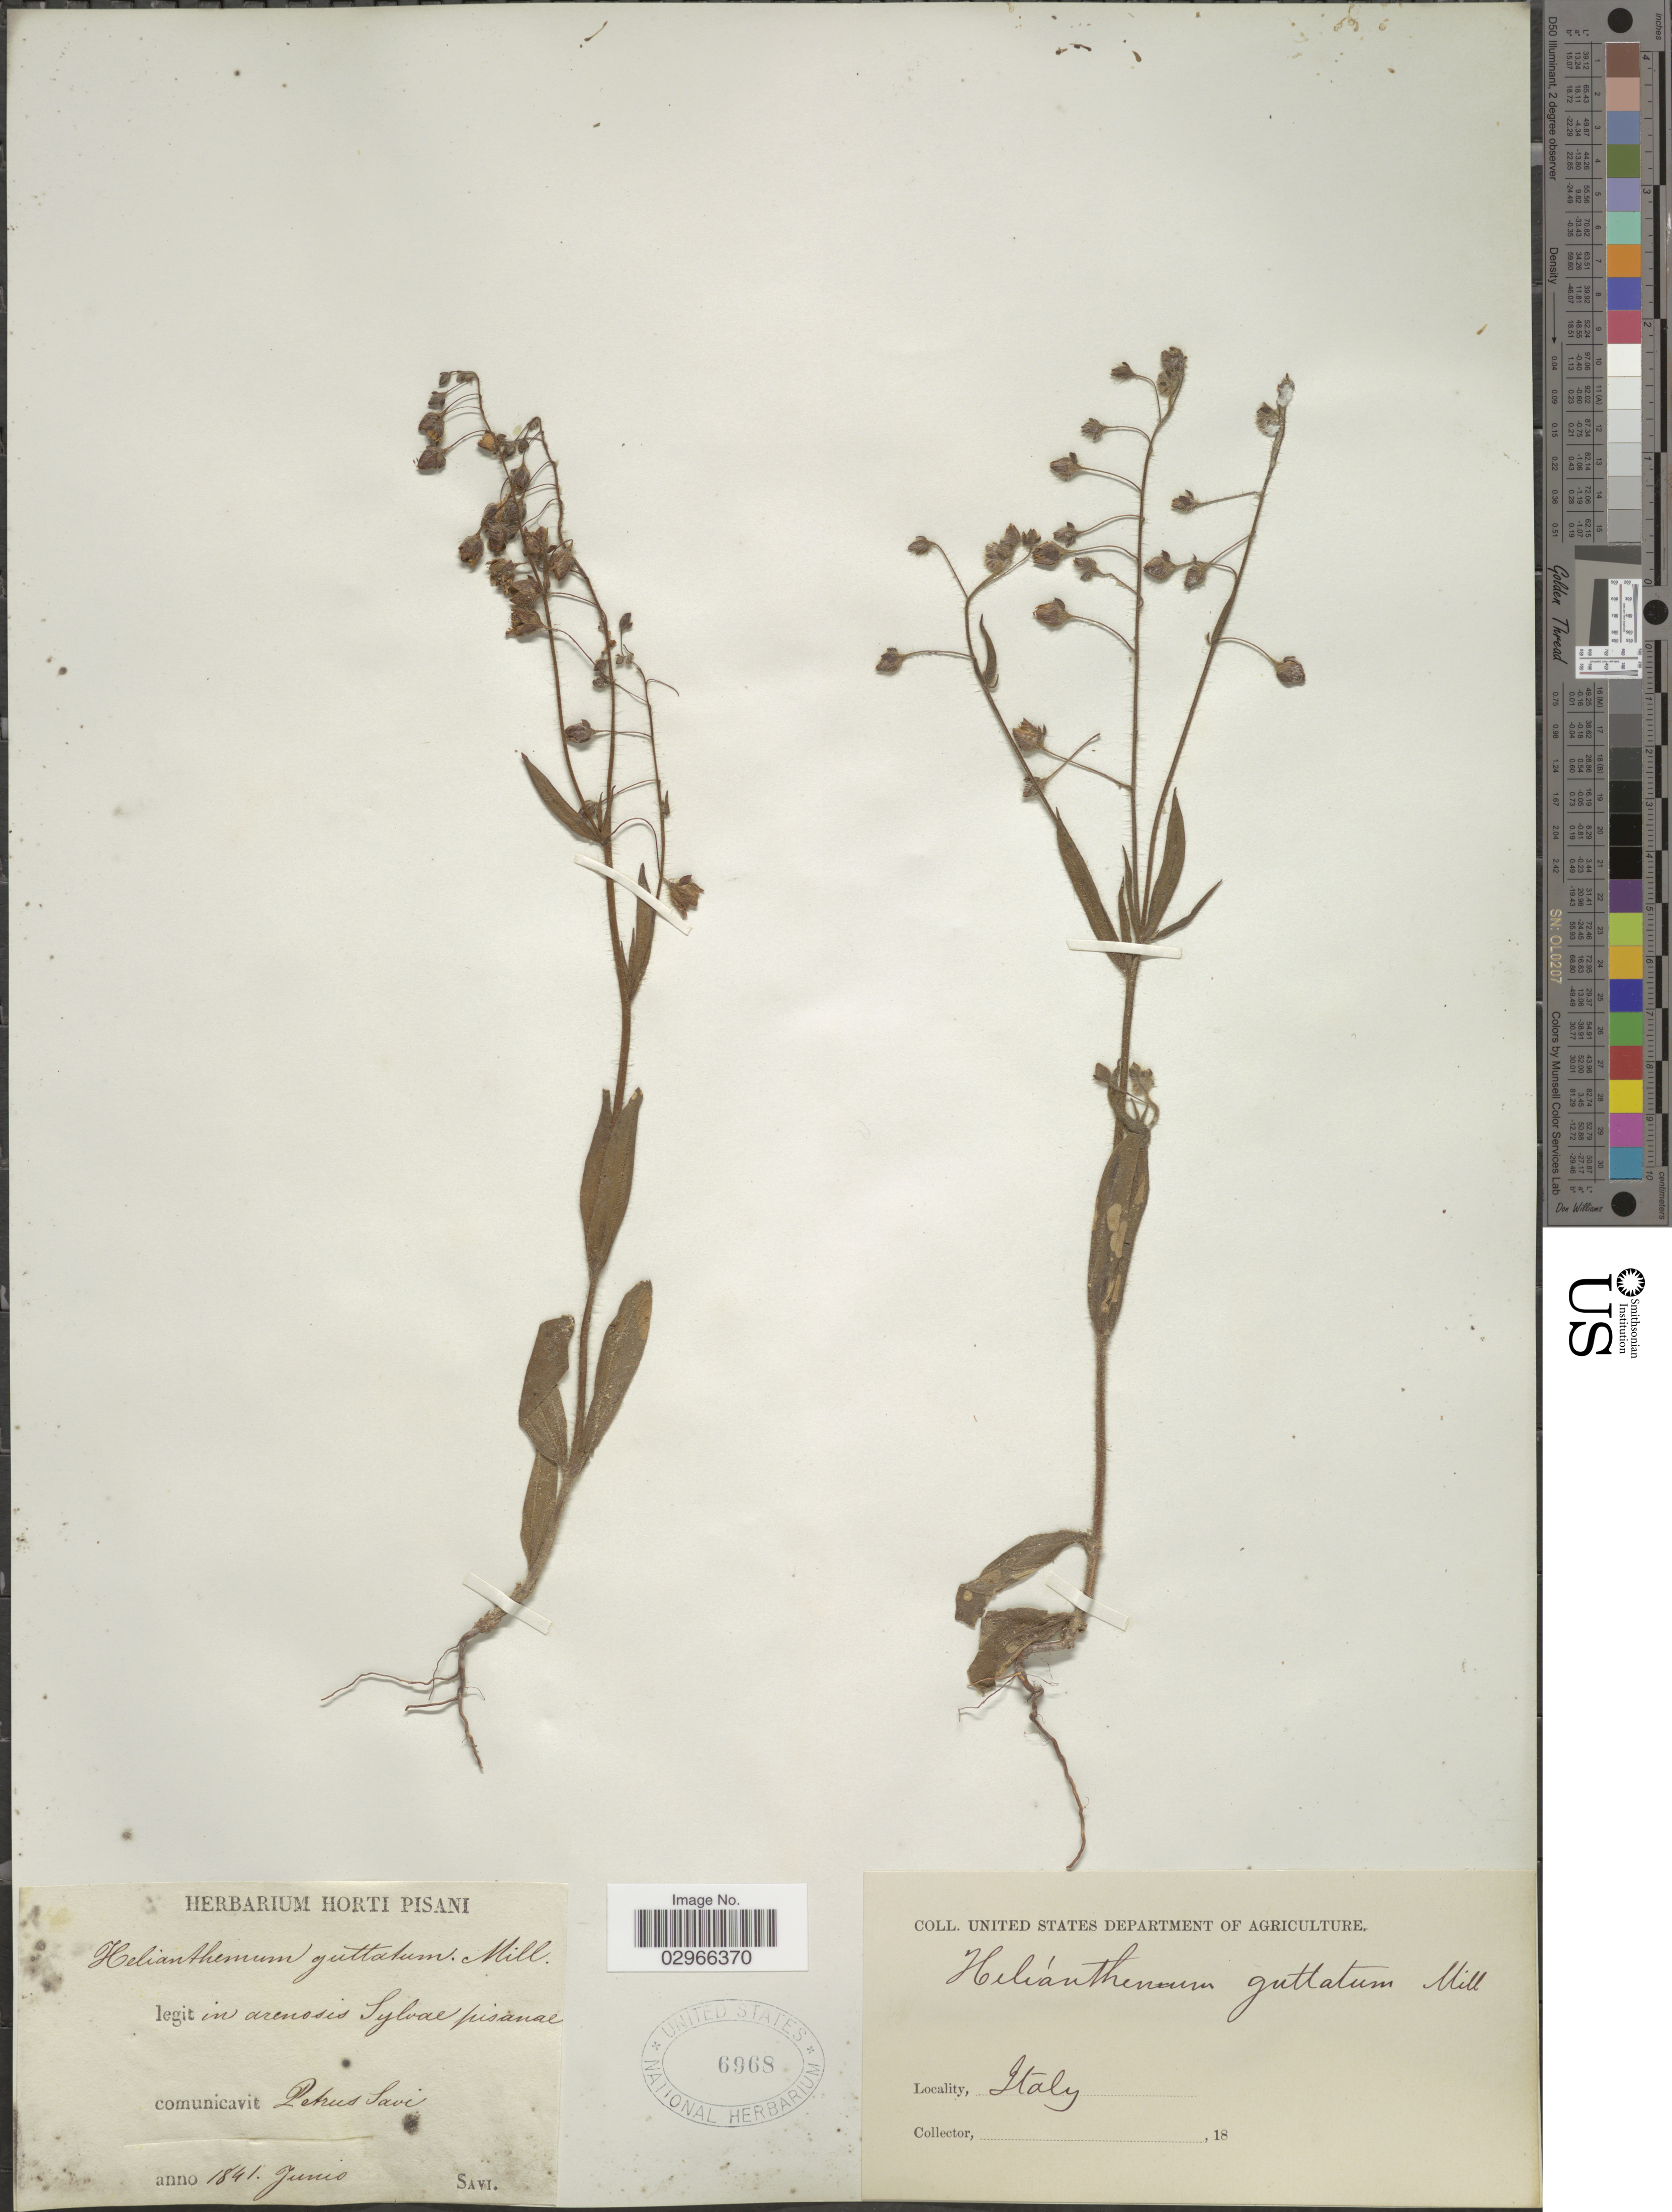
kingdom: Plantae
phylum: Tracheophyta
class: Magnoliopsida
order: Malvales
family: Cistaceae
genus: Tuberaria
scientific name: Tuberaria guttata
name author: (L.) Fourr.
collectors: G. Savi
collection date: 1841-06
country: Italy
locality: In arenosis Sulvae pisanae.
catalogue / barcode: US 6968